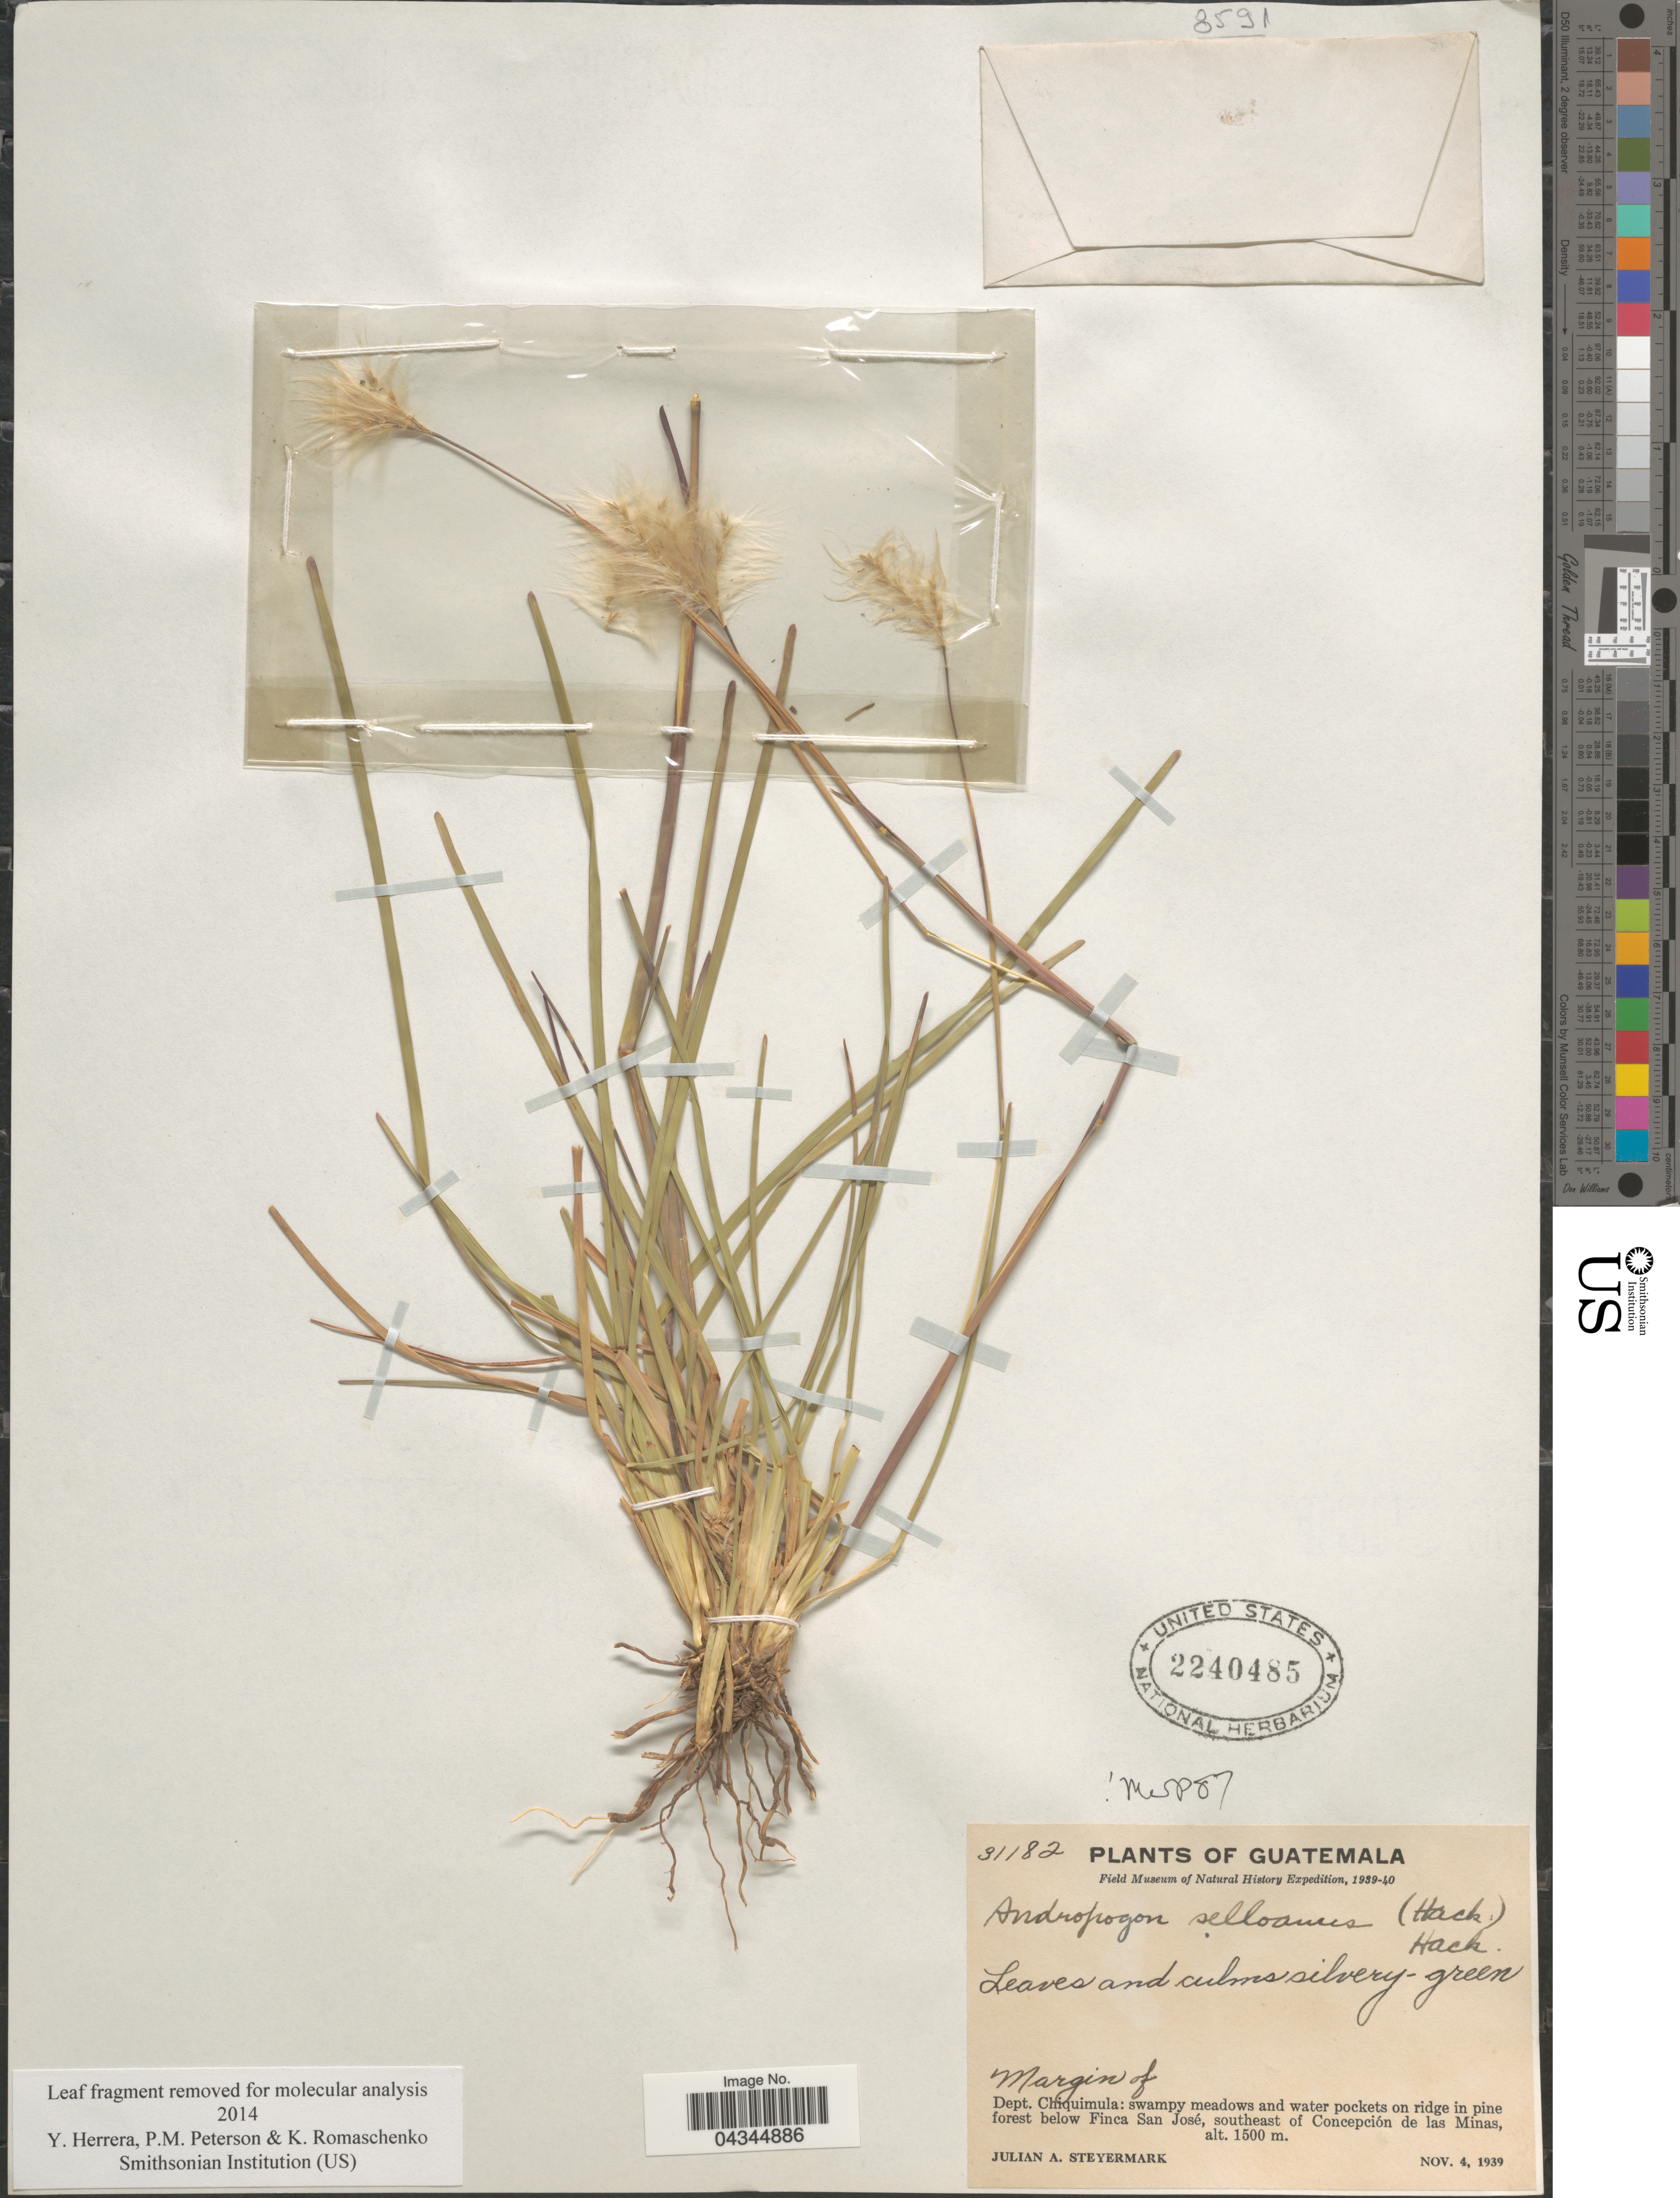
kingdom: Plantae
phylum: Tracheophyta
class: Liliopsida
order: Poales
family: Poaceae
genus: Andropogon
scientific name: Andropogon selloanus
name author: (Hack.) Hack.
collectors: J. Steyermark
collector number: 31182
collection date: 1939-11-04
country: Guatemala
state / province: Chiquimula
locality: Field Museum of Natural History Expedition, 1939-40. Margin of Dept. Chiquimula: swampy meadows and water pockets on ridge in pine forest below Finca San José, southeast of Concepción de las Minas.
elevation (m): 1500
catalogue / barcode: US 2240485